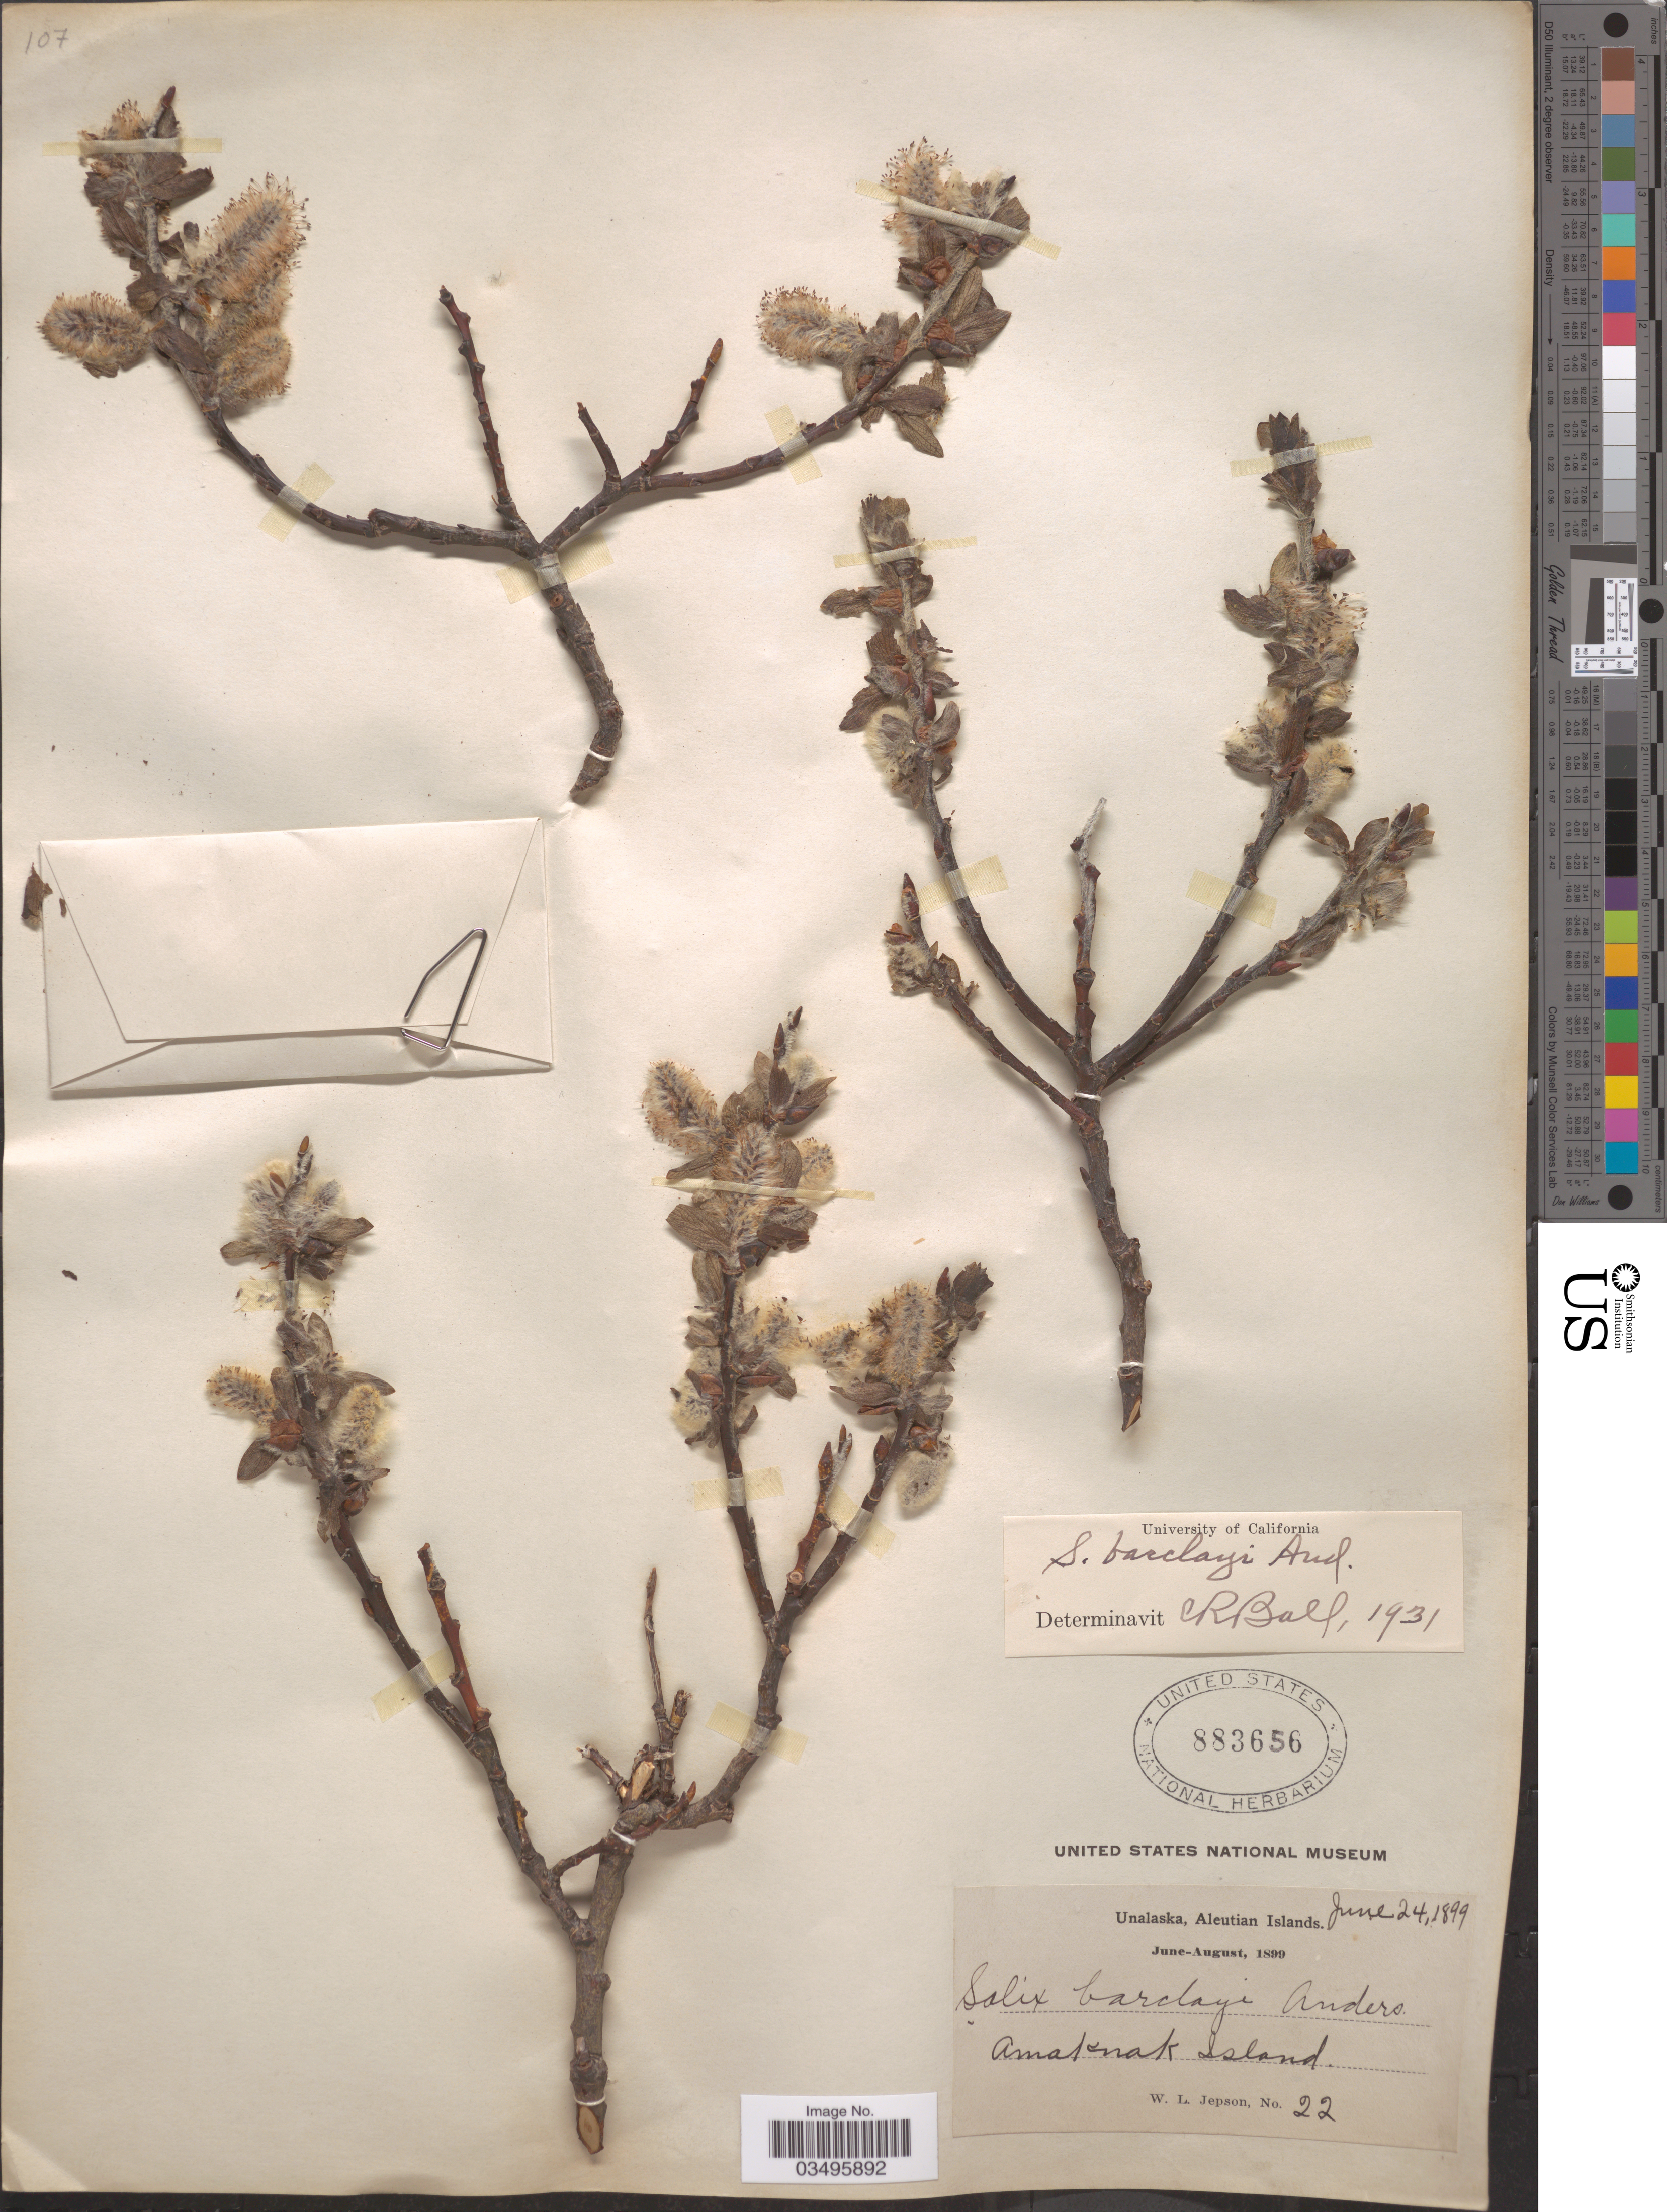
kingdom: Plantae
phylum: Tracheophyta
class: Magnoliopsida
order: Malpighiales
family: Salicaceae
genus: Salix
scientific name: Salix barclayi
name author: Andersson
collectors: W. L. Jepson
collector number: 22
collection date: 1899-06-24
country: United States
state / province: Alaska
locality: Unalaska, Aleutian Islands. Amaknak Island.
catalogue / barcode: US 883656